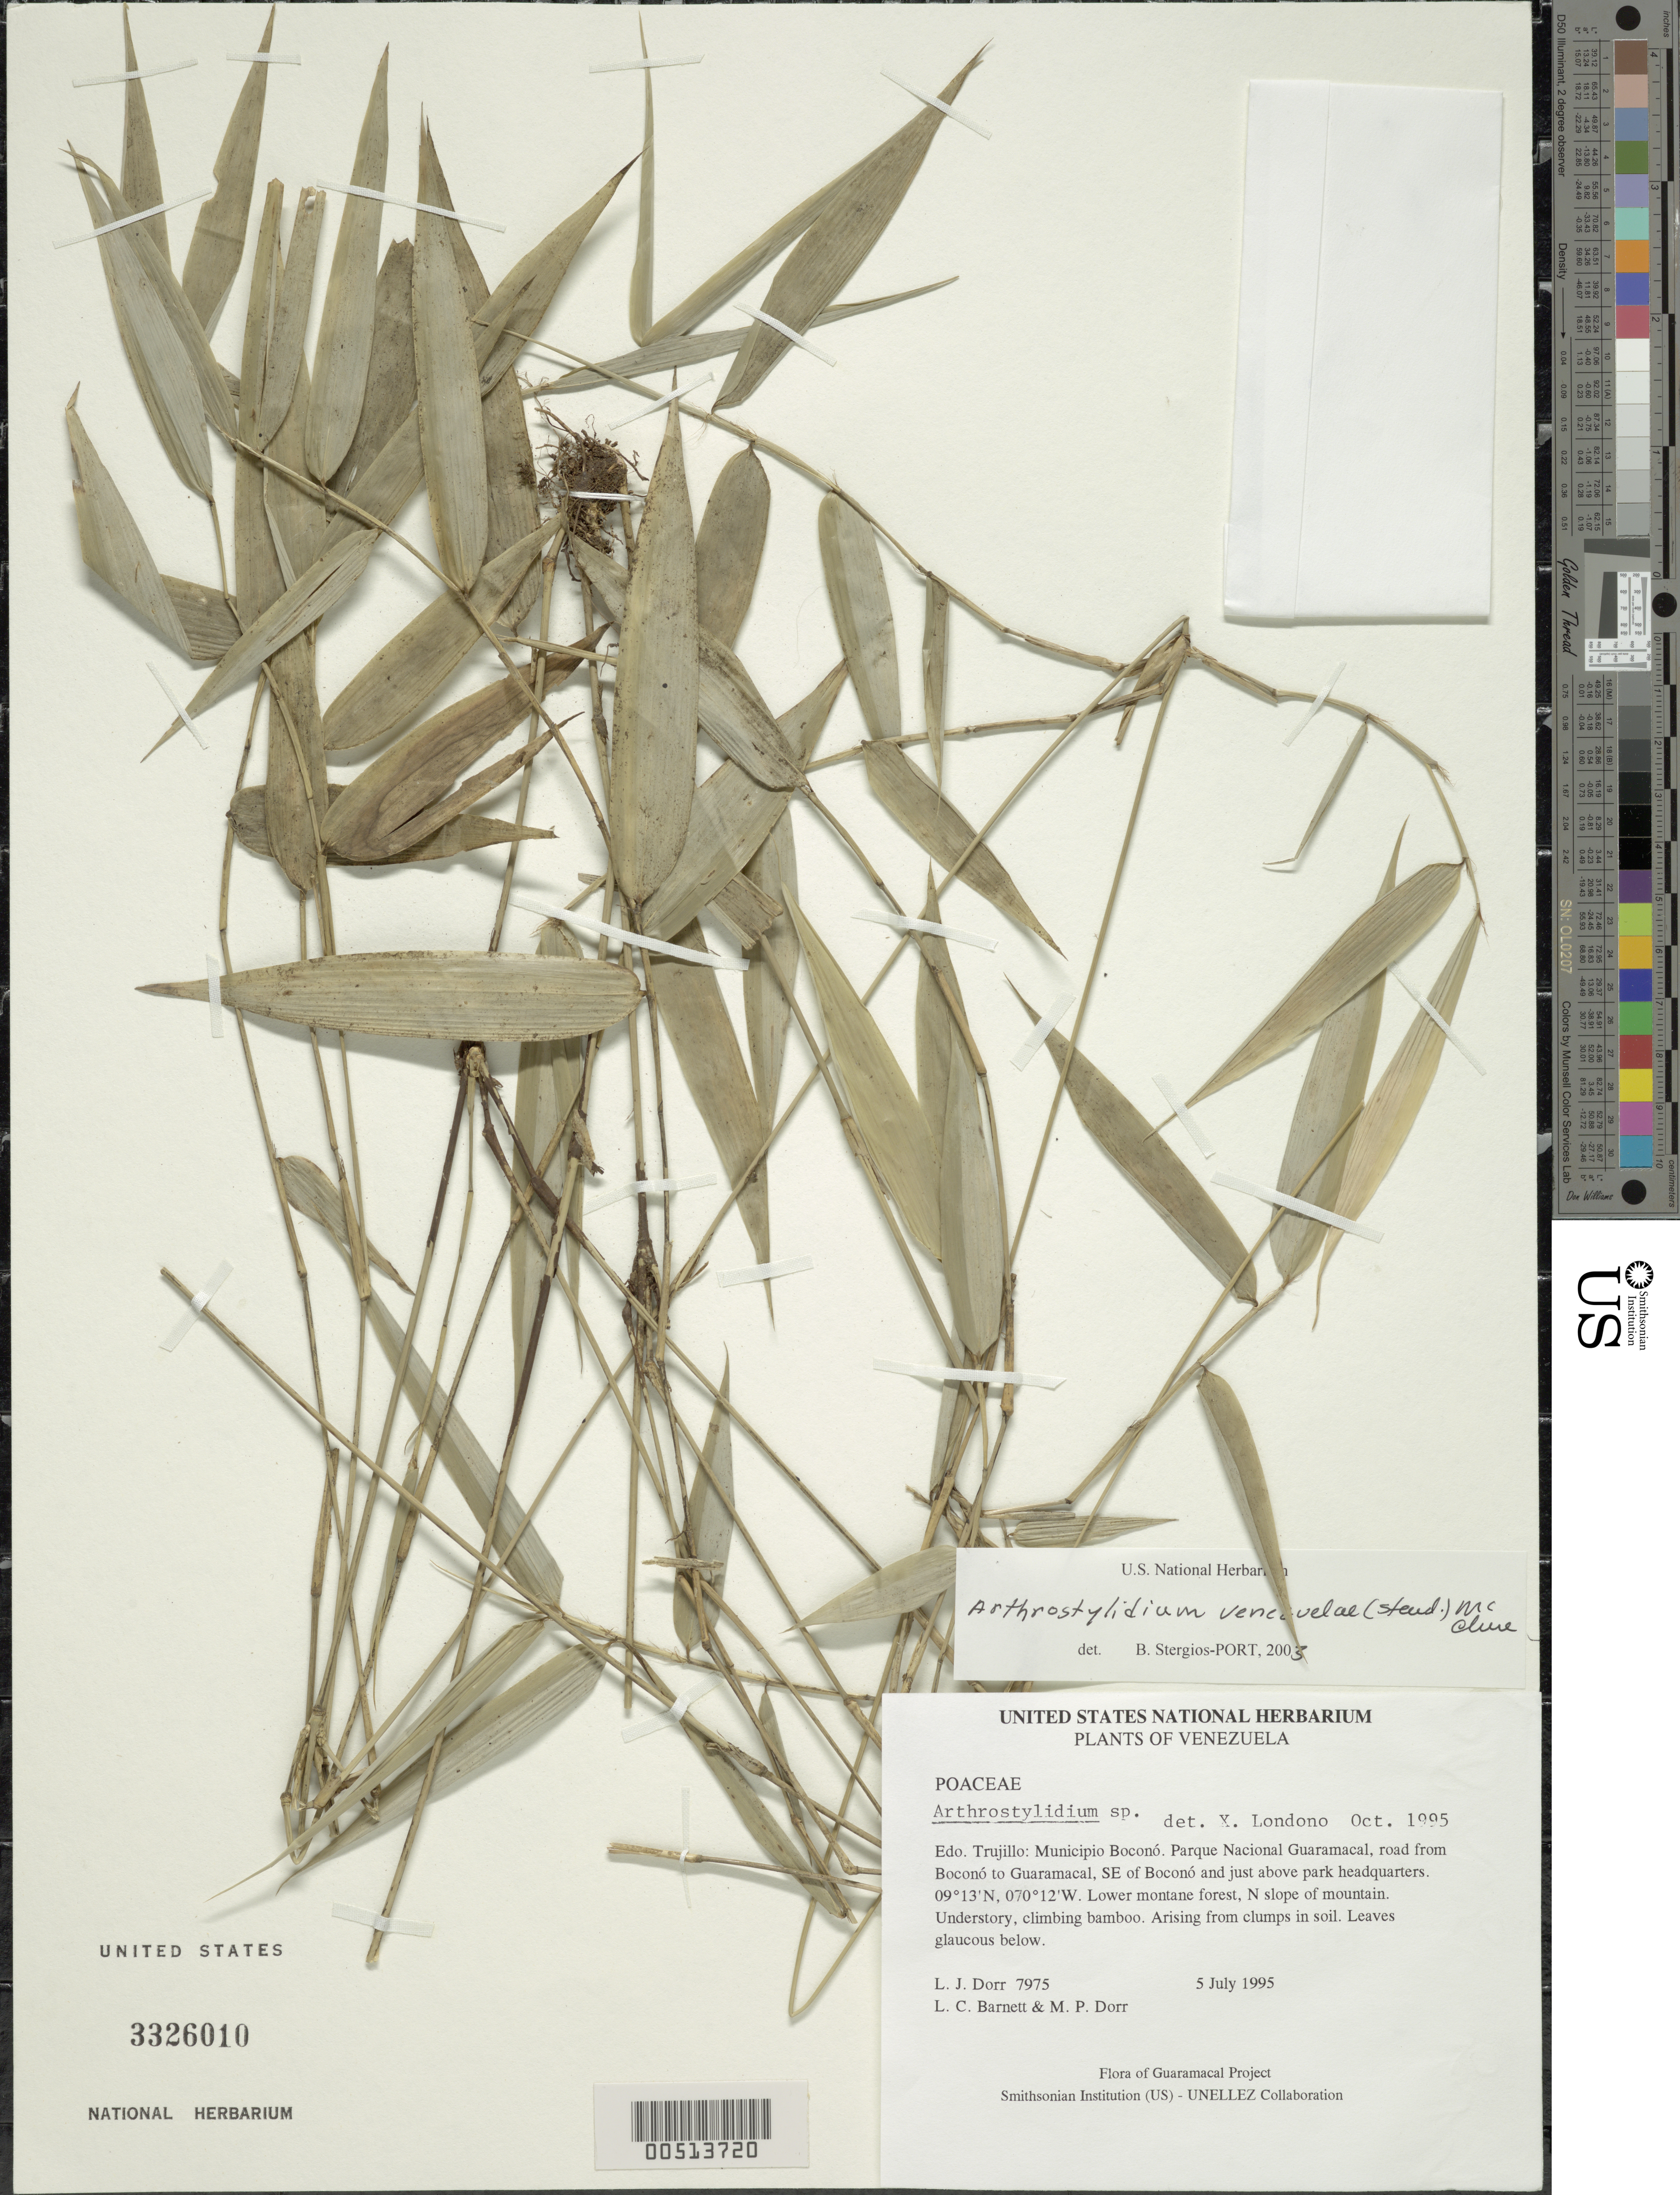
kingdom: Plantae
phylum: Tracheophyta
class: Liliopsida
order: Poales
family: Poaceae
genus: Arthrostylidium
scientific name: Arthrostylidium pubescens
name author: Rupr.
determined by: Londoño, X., (TULV), Jardin Botanico "Juan Maria Cespedes"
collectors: L. J. Dorr, L. C. Barnett & M. P. Dorr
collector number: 7975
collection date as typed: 05 Jul 1995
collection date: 1995-07-05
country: Venezuela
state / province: Trujillo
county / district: Boconó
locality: Parque Nacional Guaramacal, road from Boconó to Guaramacal, SE of Boconó, just above park headquarters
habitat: Lower montane forest, N slope of mountain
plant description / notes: ISC, MO, NY, PORT, US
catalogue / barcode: US 3326010